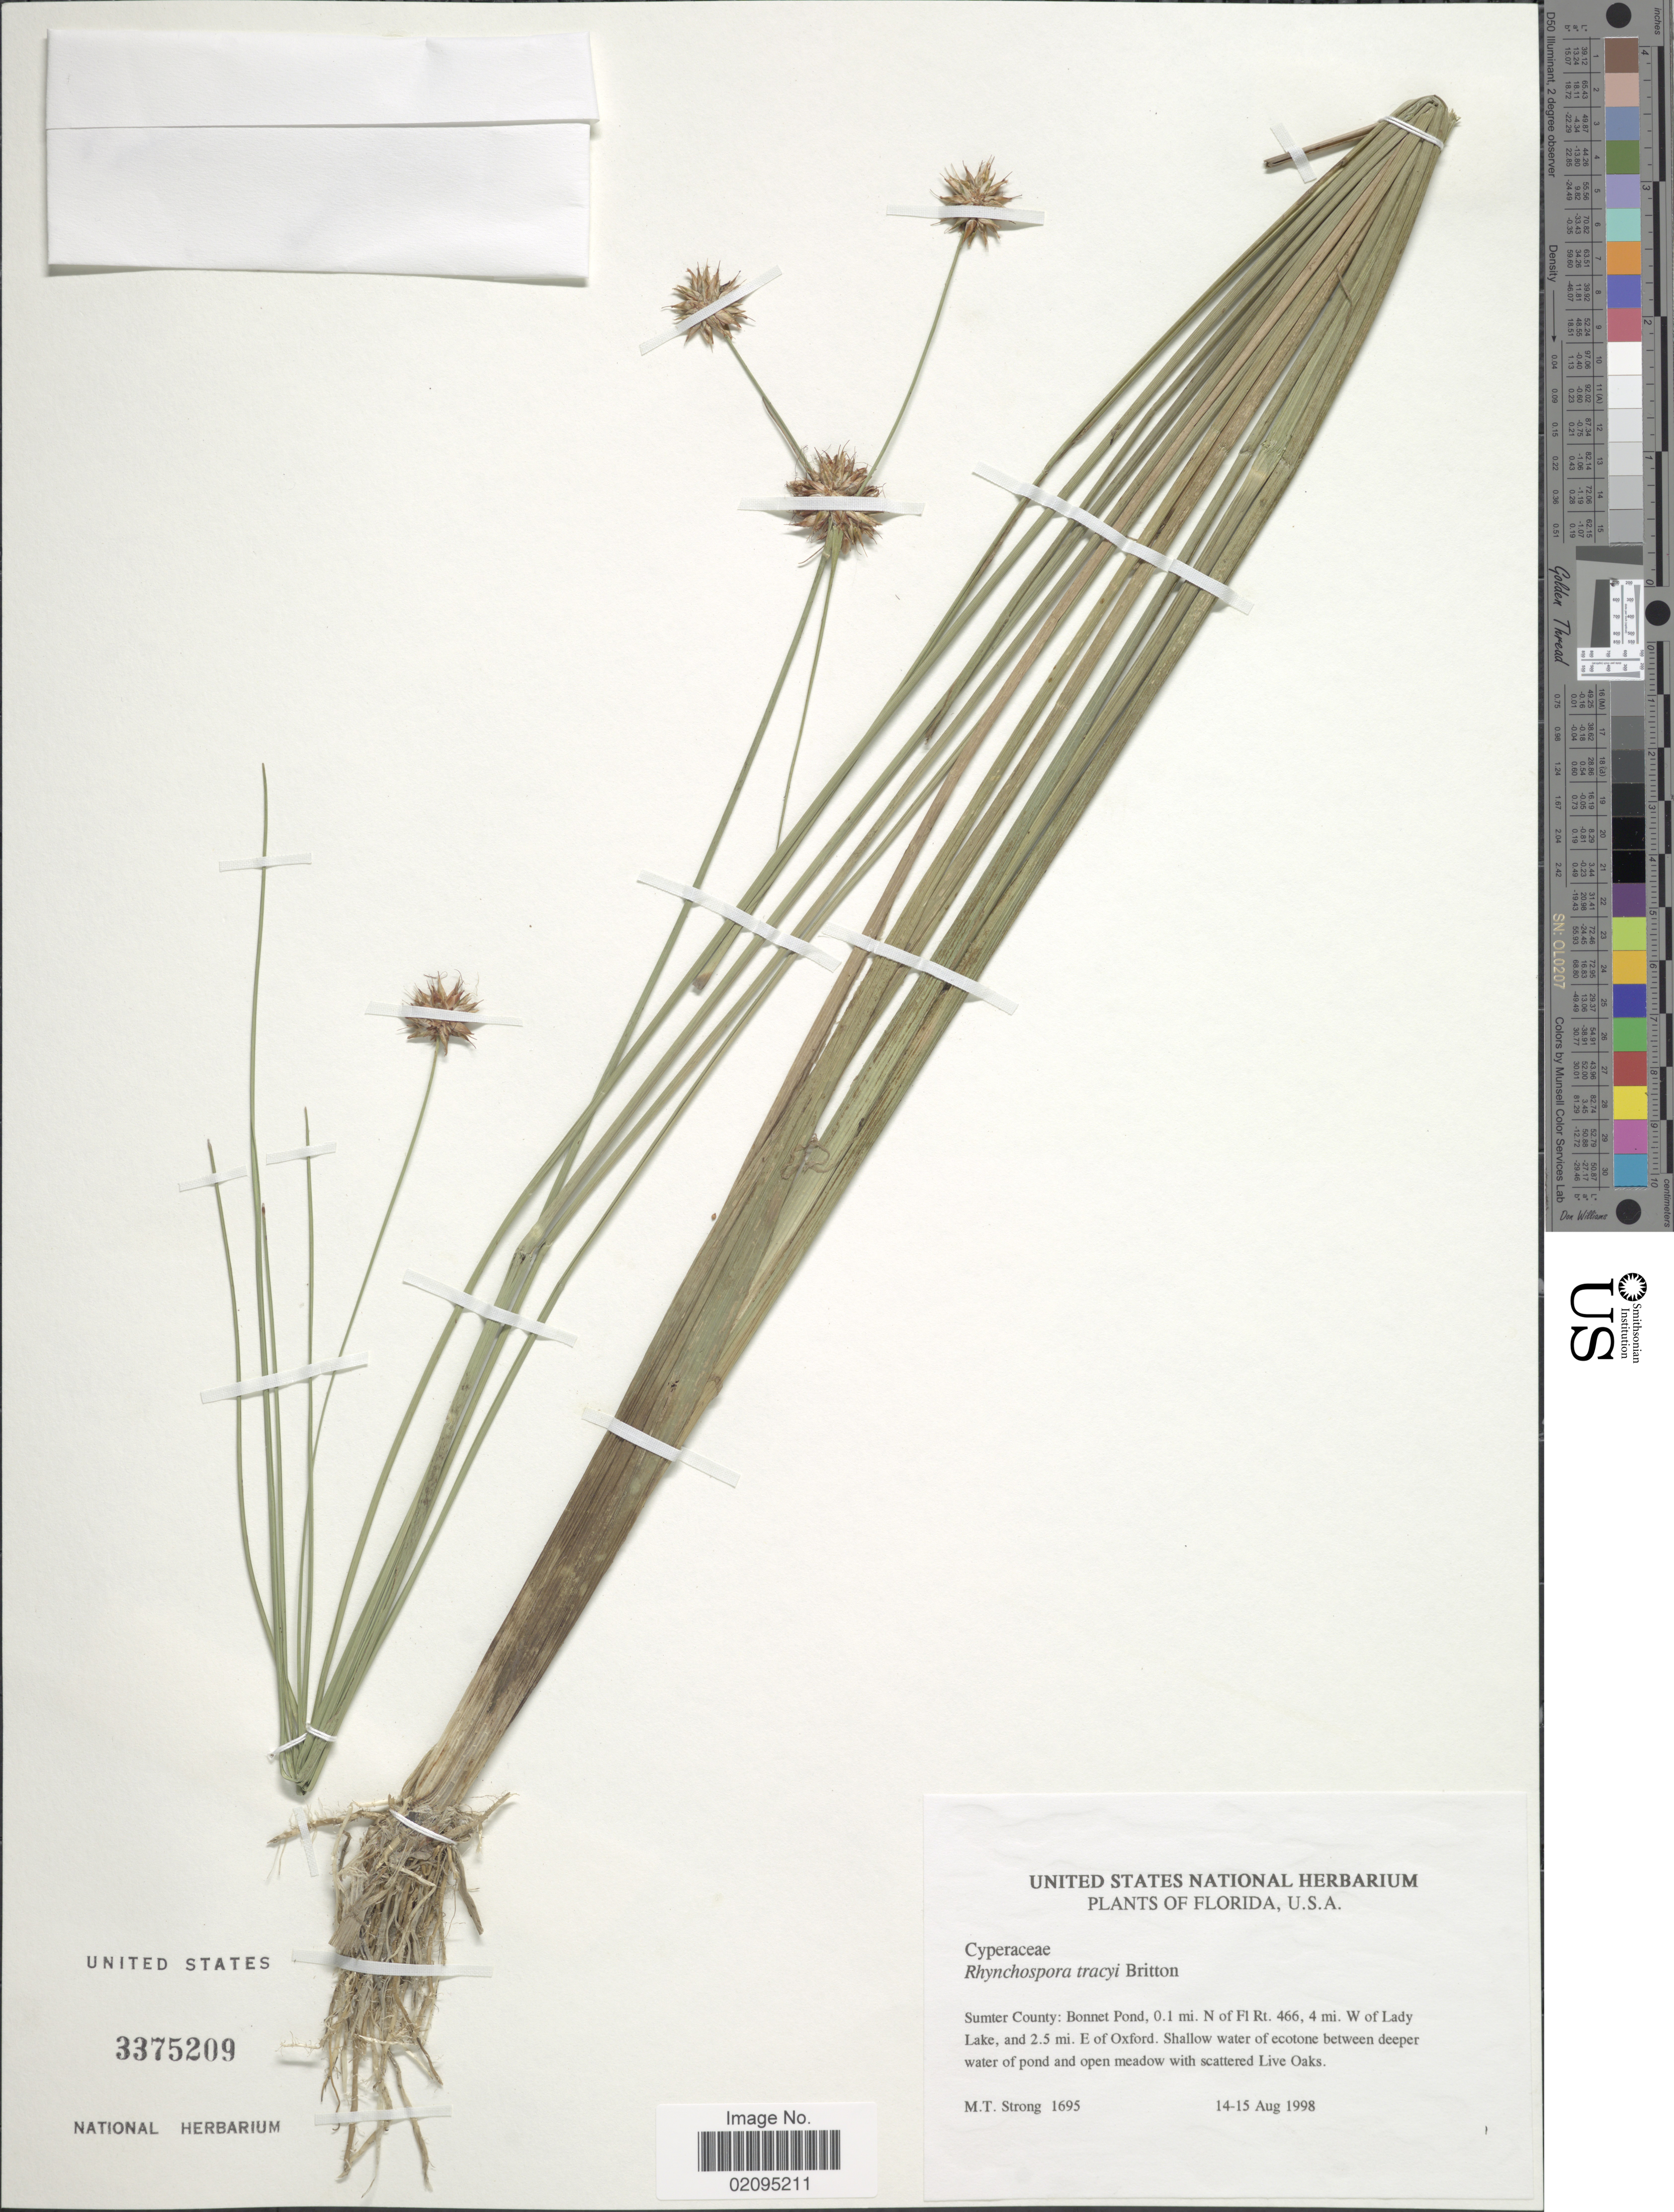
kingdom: Plantae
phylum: Tracheophyta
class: Liliopsida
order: Poales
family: Cyperaceae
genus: Rhynchospora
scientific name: Rhynchospora tracyi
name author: Britton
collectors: M. T. Strong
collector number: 1695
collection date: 1998-08-14/1998-08-15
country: United States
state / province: Florida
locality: Sumter County: Bonnet Pond, 0.1 mi. N. of Fl Rt. 466, 4 mi. W of Lady Lake, and 2.5 mi. E. of Oxford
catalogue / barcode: US 3375209